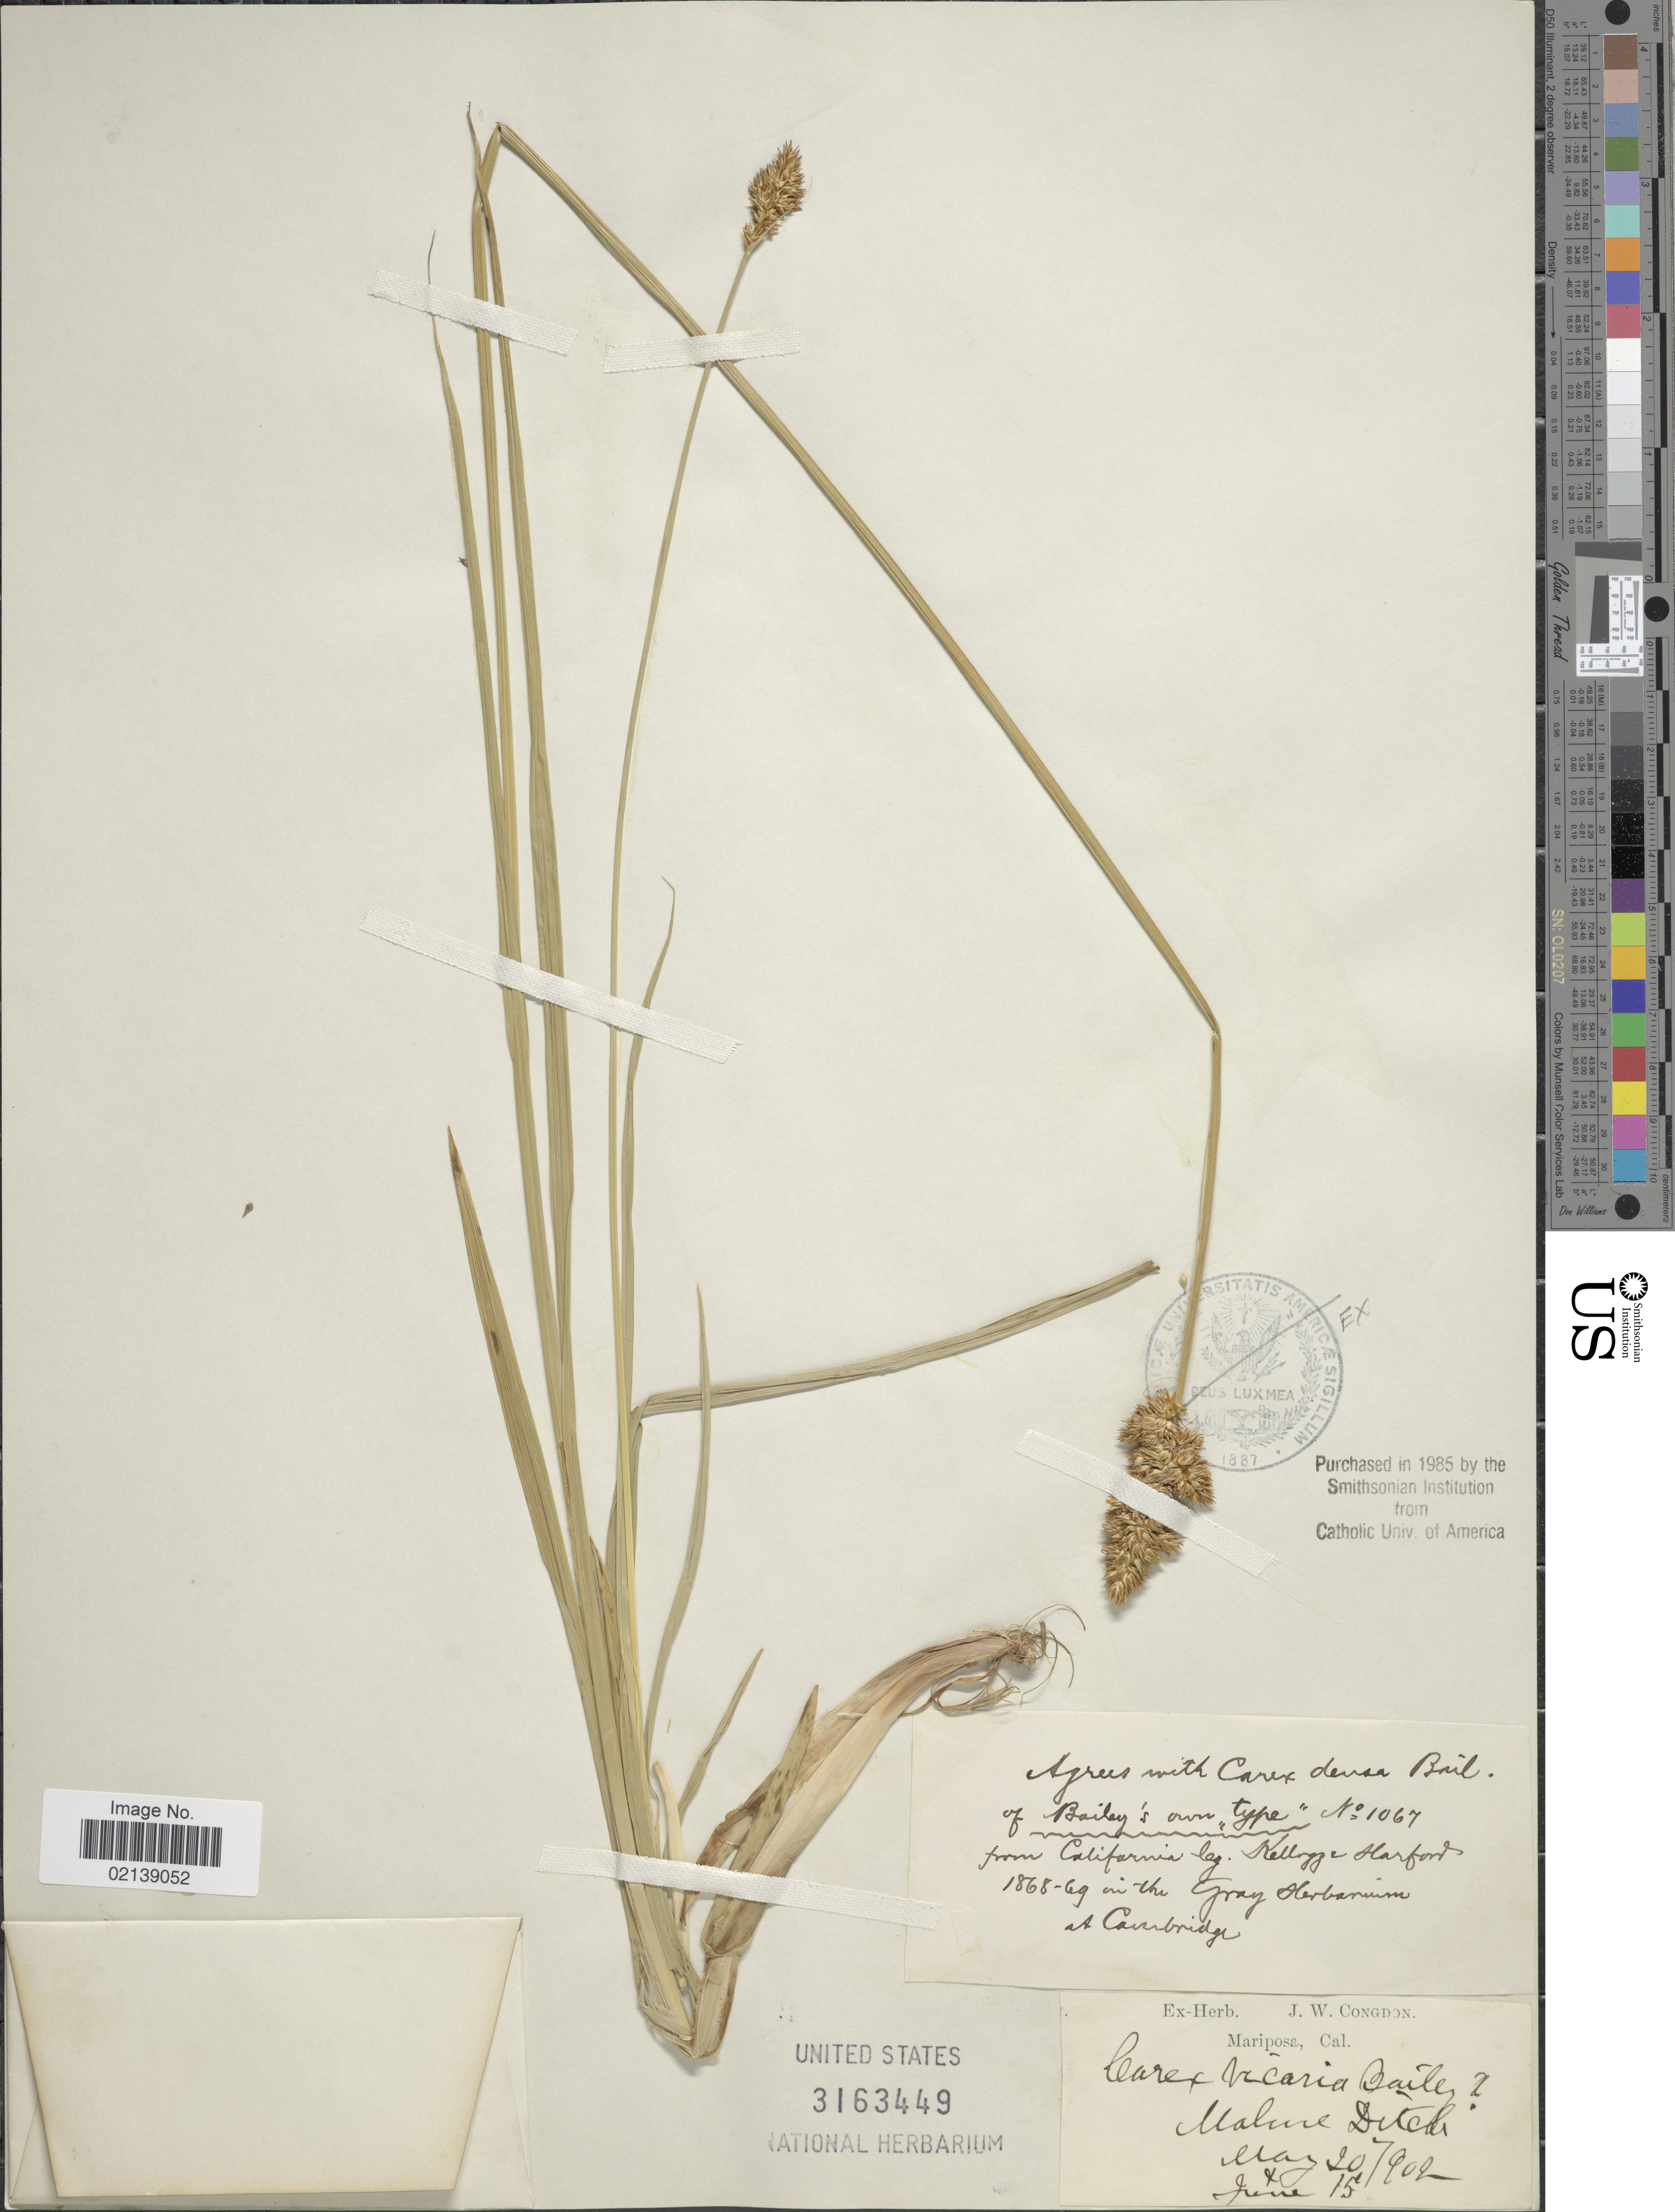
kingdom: Plantae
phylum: Tracheophyta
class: Liliopsida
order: Poales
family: Cyperaceae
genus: Carex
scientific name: Carex densa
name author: (L.H. Bailey) L.H. Bailey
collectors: ex herb. J. W. Congdon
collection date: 1902-05-20,1902-06-15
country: United States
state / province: California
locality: Malure Ditch [interpreted]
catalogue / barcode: US 3163449